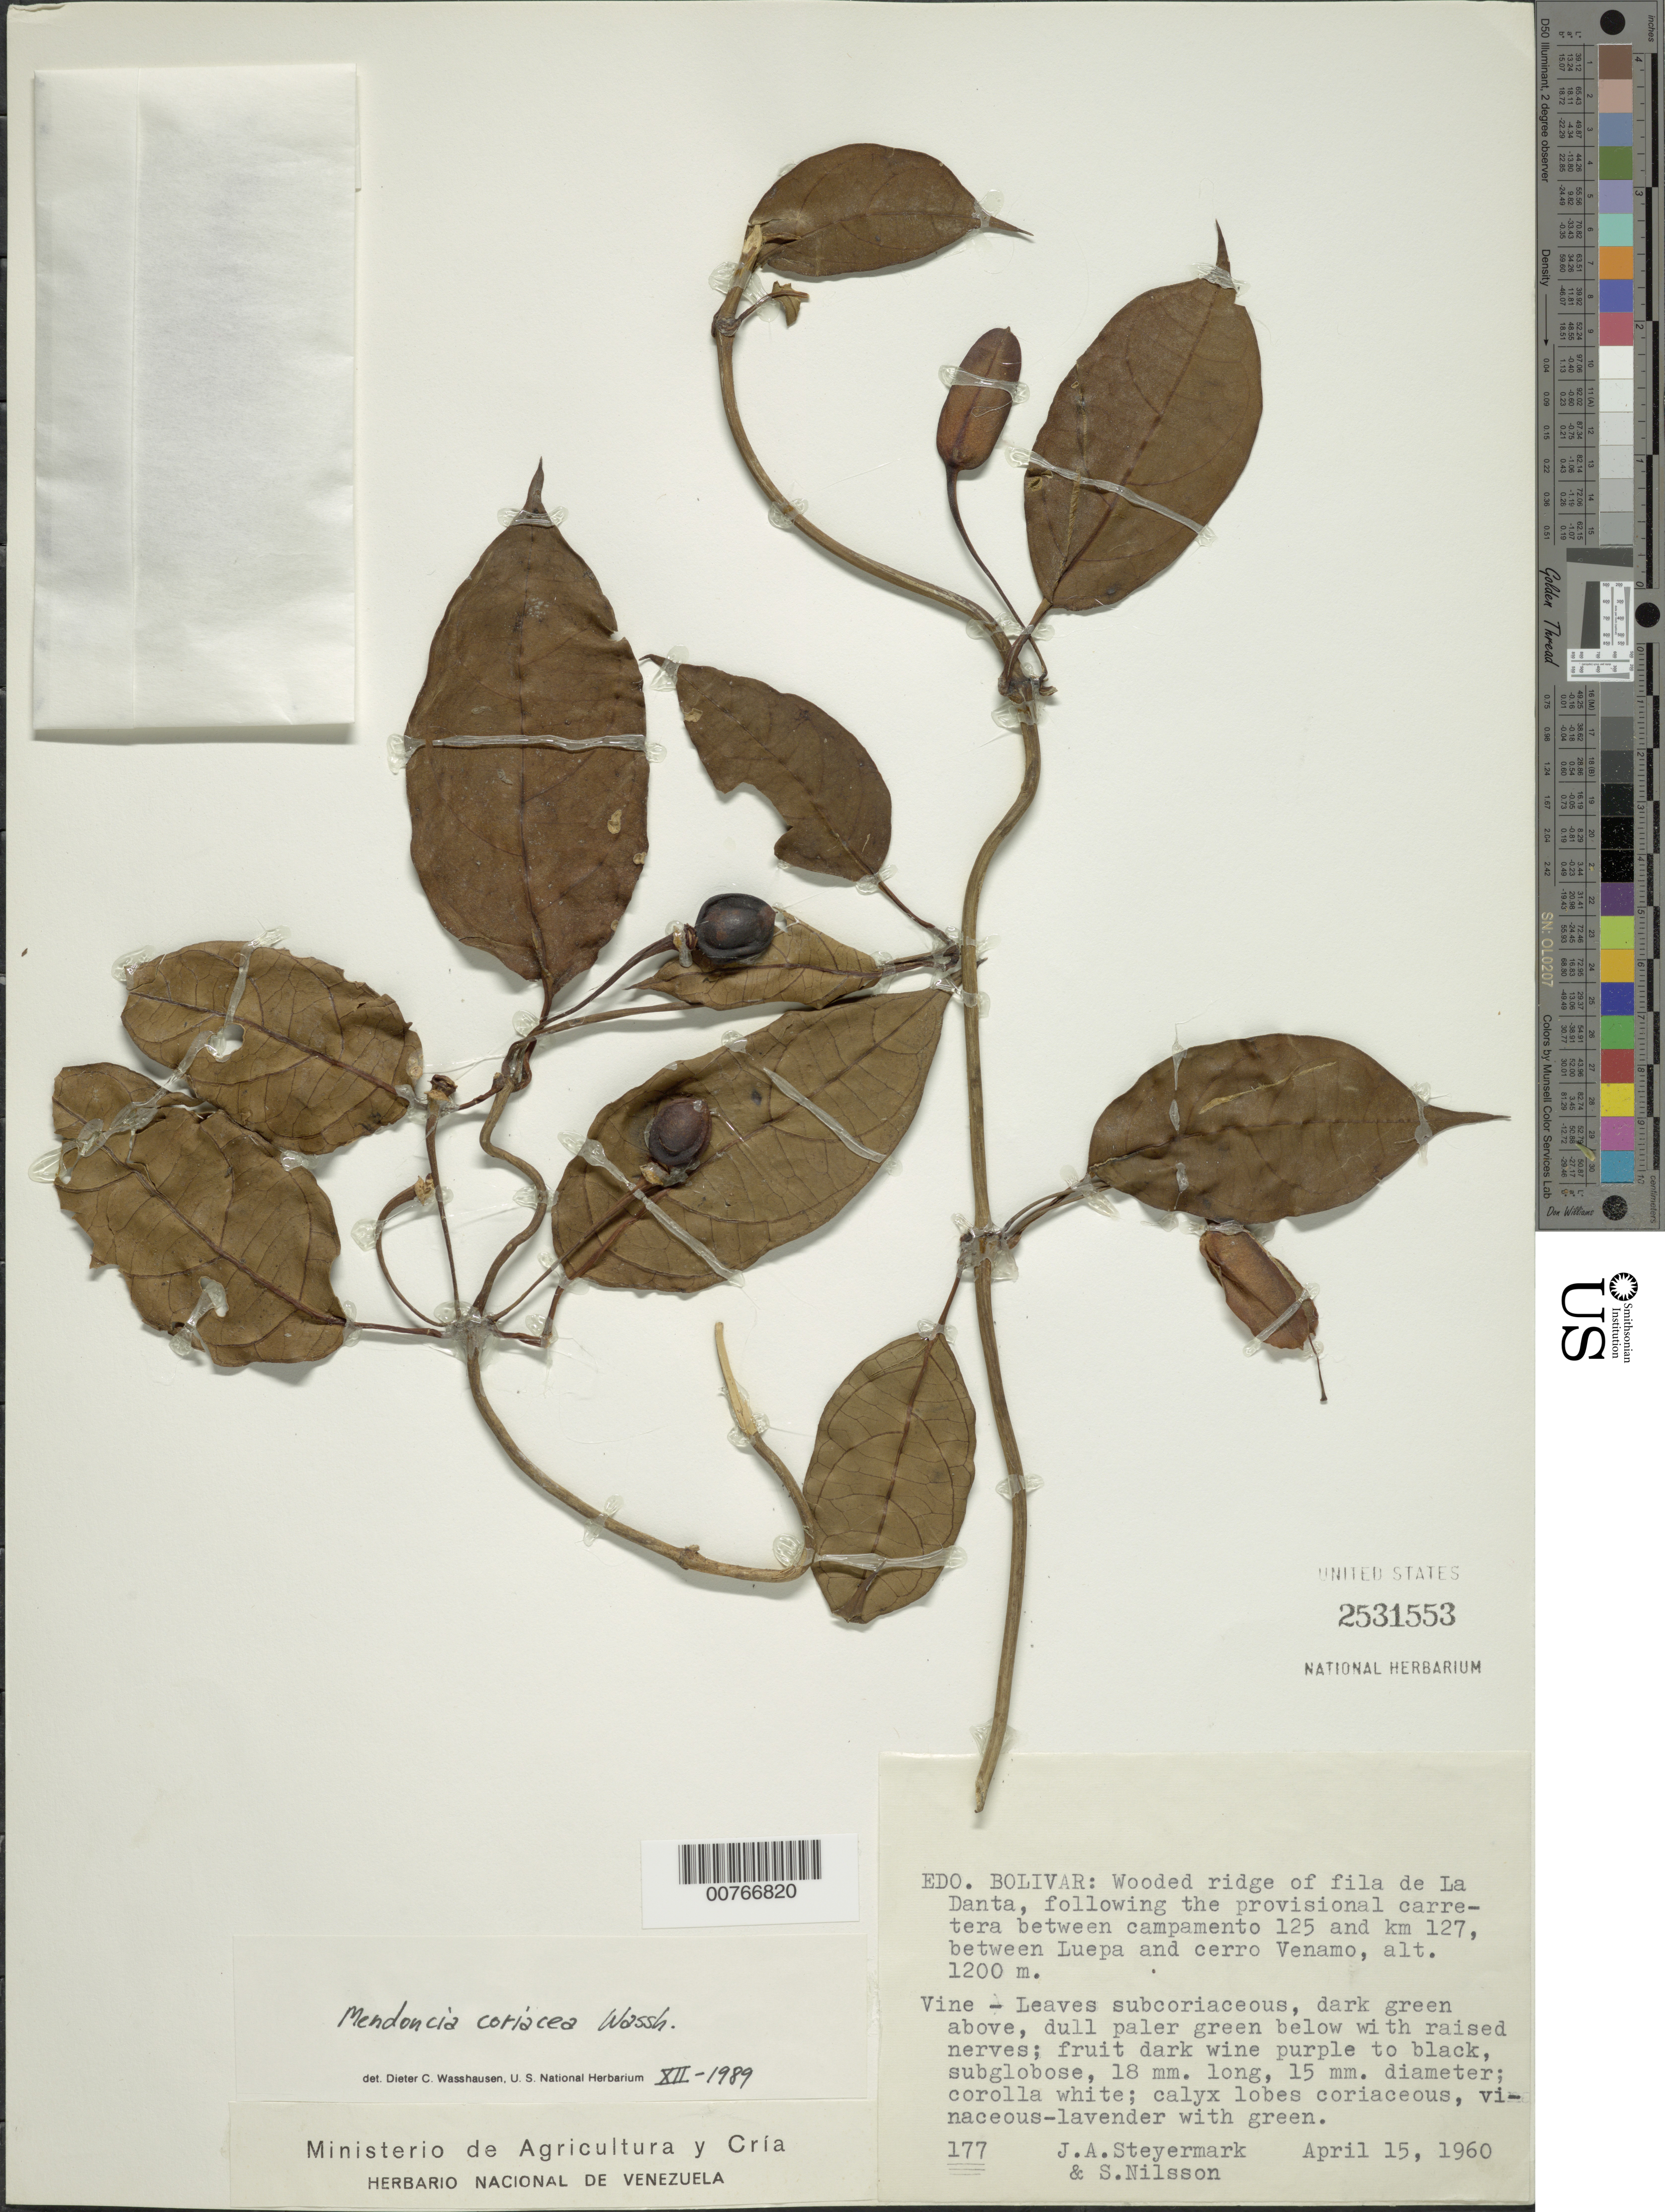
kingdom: Plantae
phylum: Tracheophyta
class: Magnoliopsida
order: Lamiales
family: Acanthaceae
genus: Mendoncia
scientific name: Mendoncia coriacea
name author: Wassh.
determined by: Wasshausen, Dieter C., (BOT), Smithsonian Institution - National Museum of Natural History (UNITED STATES)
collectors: J. Steyermark & S. Nilsson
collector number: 60 177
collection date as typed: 15-Apr-60 to 17-Apr-60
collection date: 1960-04-15/1960-04-17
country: Venezuela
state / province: Bolívar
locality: Fila La Danta, following the provisional carretera between campamento 125 and km 127, between Luepa and cerro Venamo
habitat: Wooded ridge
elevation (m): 1200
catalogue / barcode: US 2531553